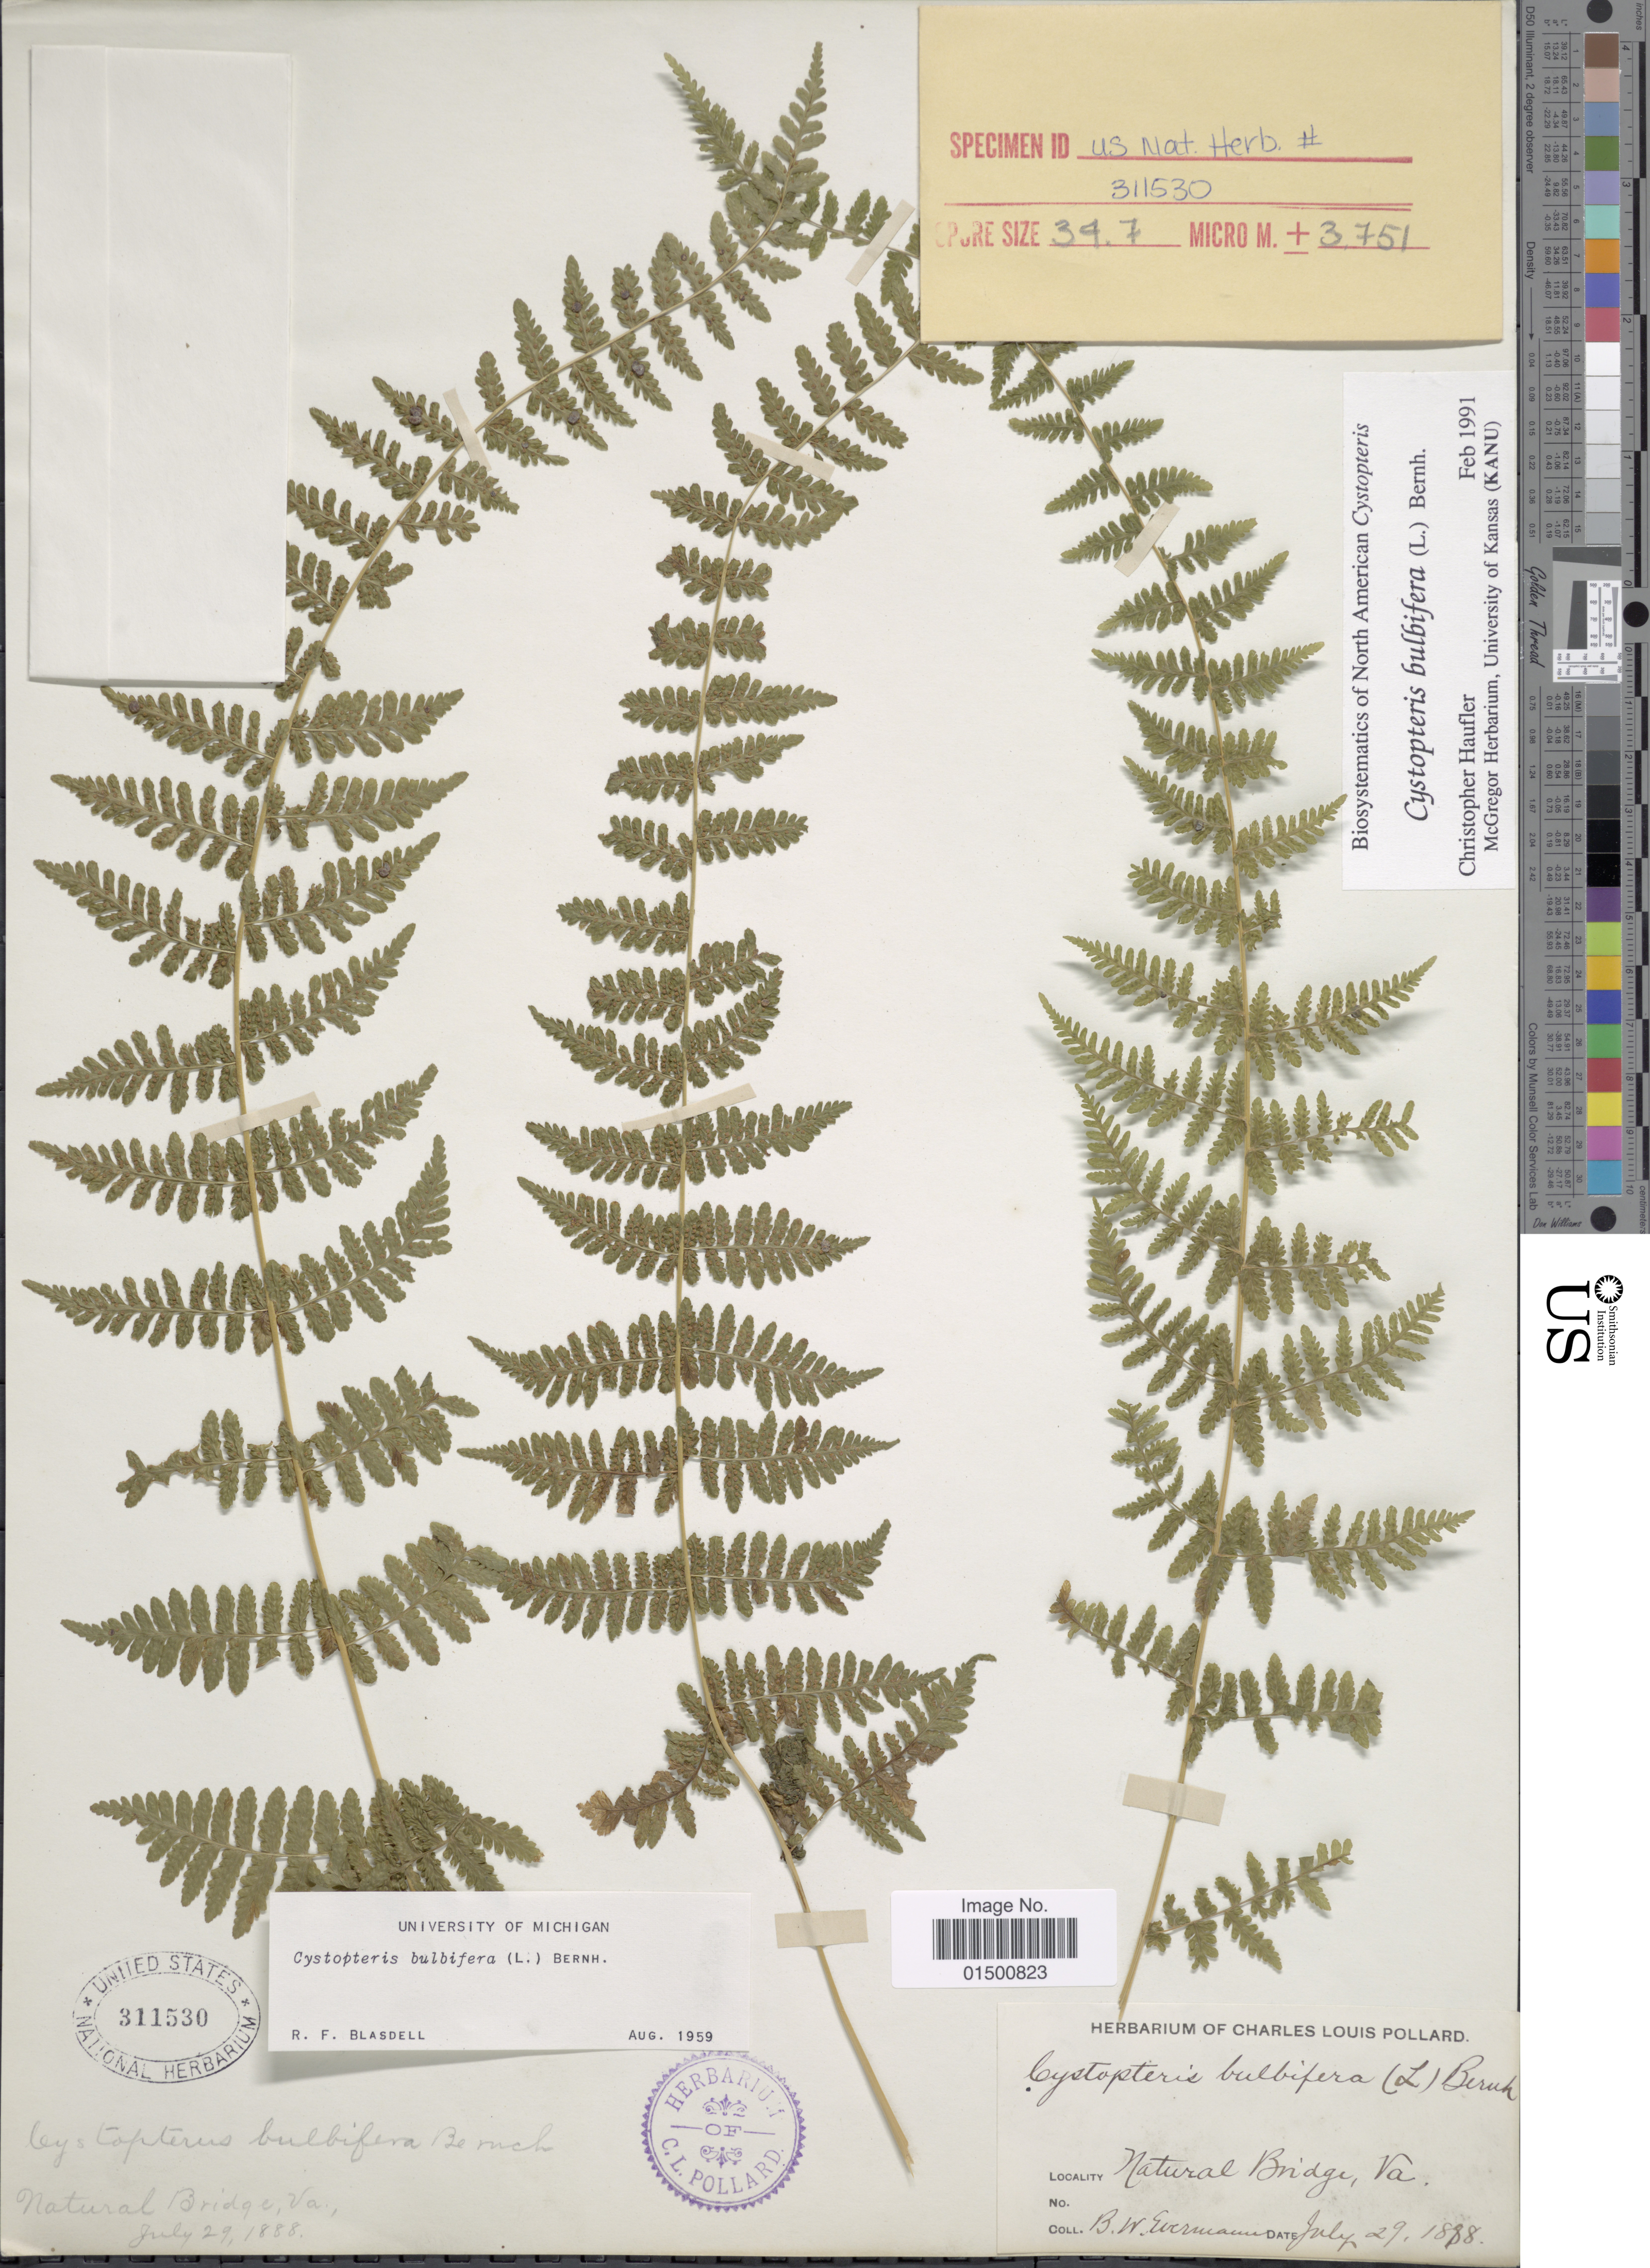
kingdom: Plantae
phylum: Tracheophyta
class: Polypodiopsida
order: Polypodiales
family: Cystopteridaceae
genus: Cystopteris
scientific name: Cystopteris bulbifera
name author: (L.) Bernh.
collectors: B. W. Evermann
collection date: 1888-07-29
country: United States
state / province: Virginia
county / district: Rockbridge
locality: Natural Bridge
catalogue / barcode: US 311530